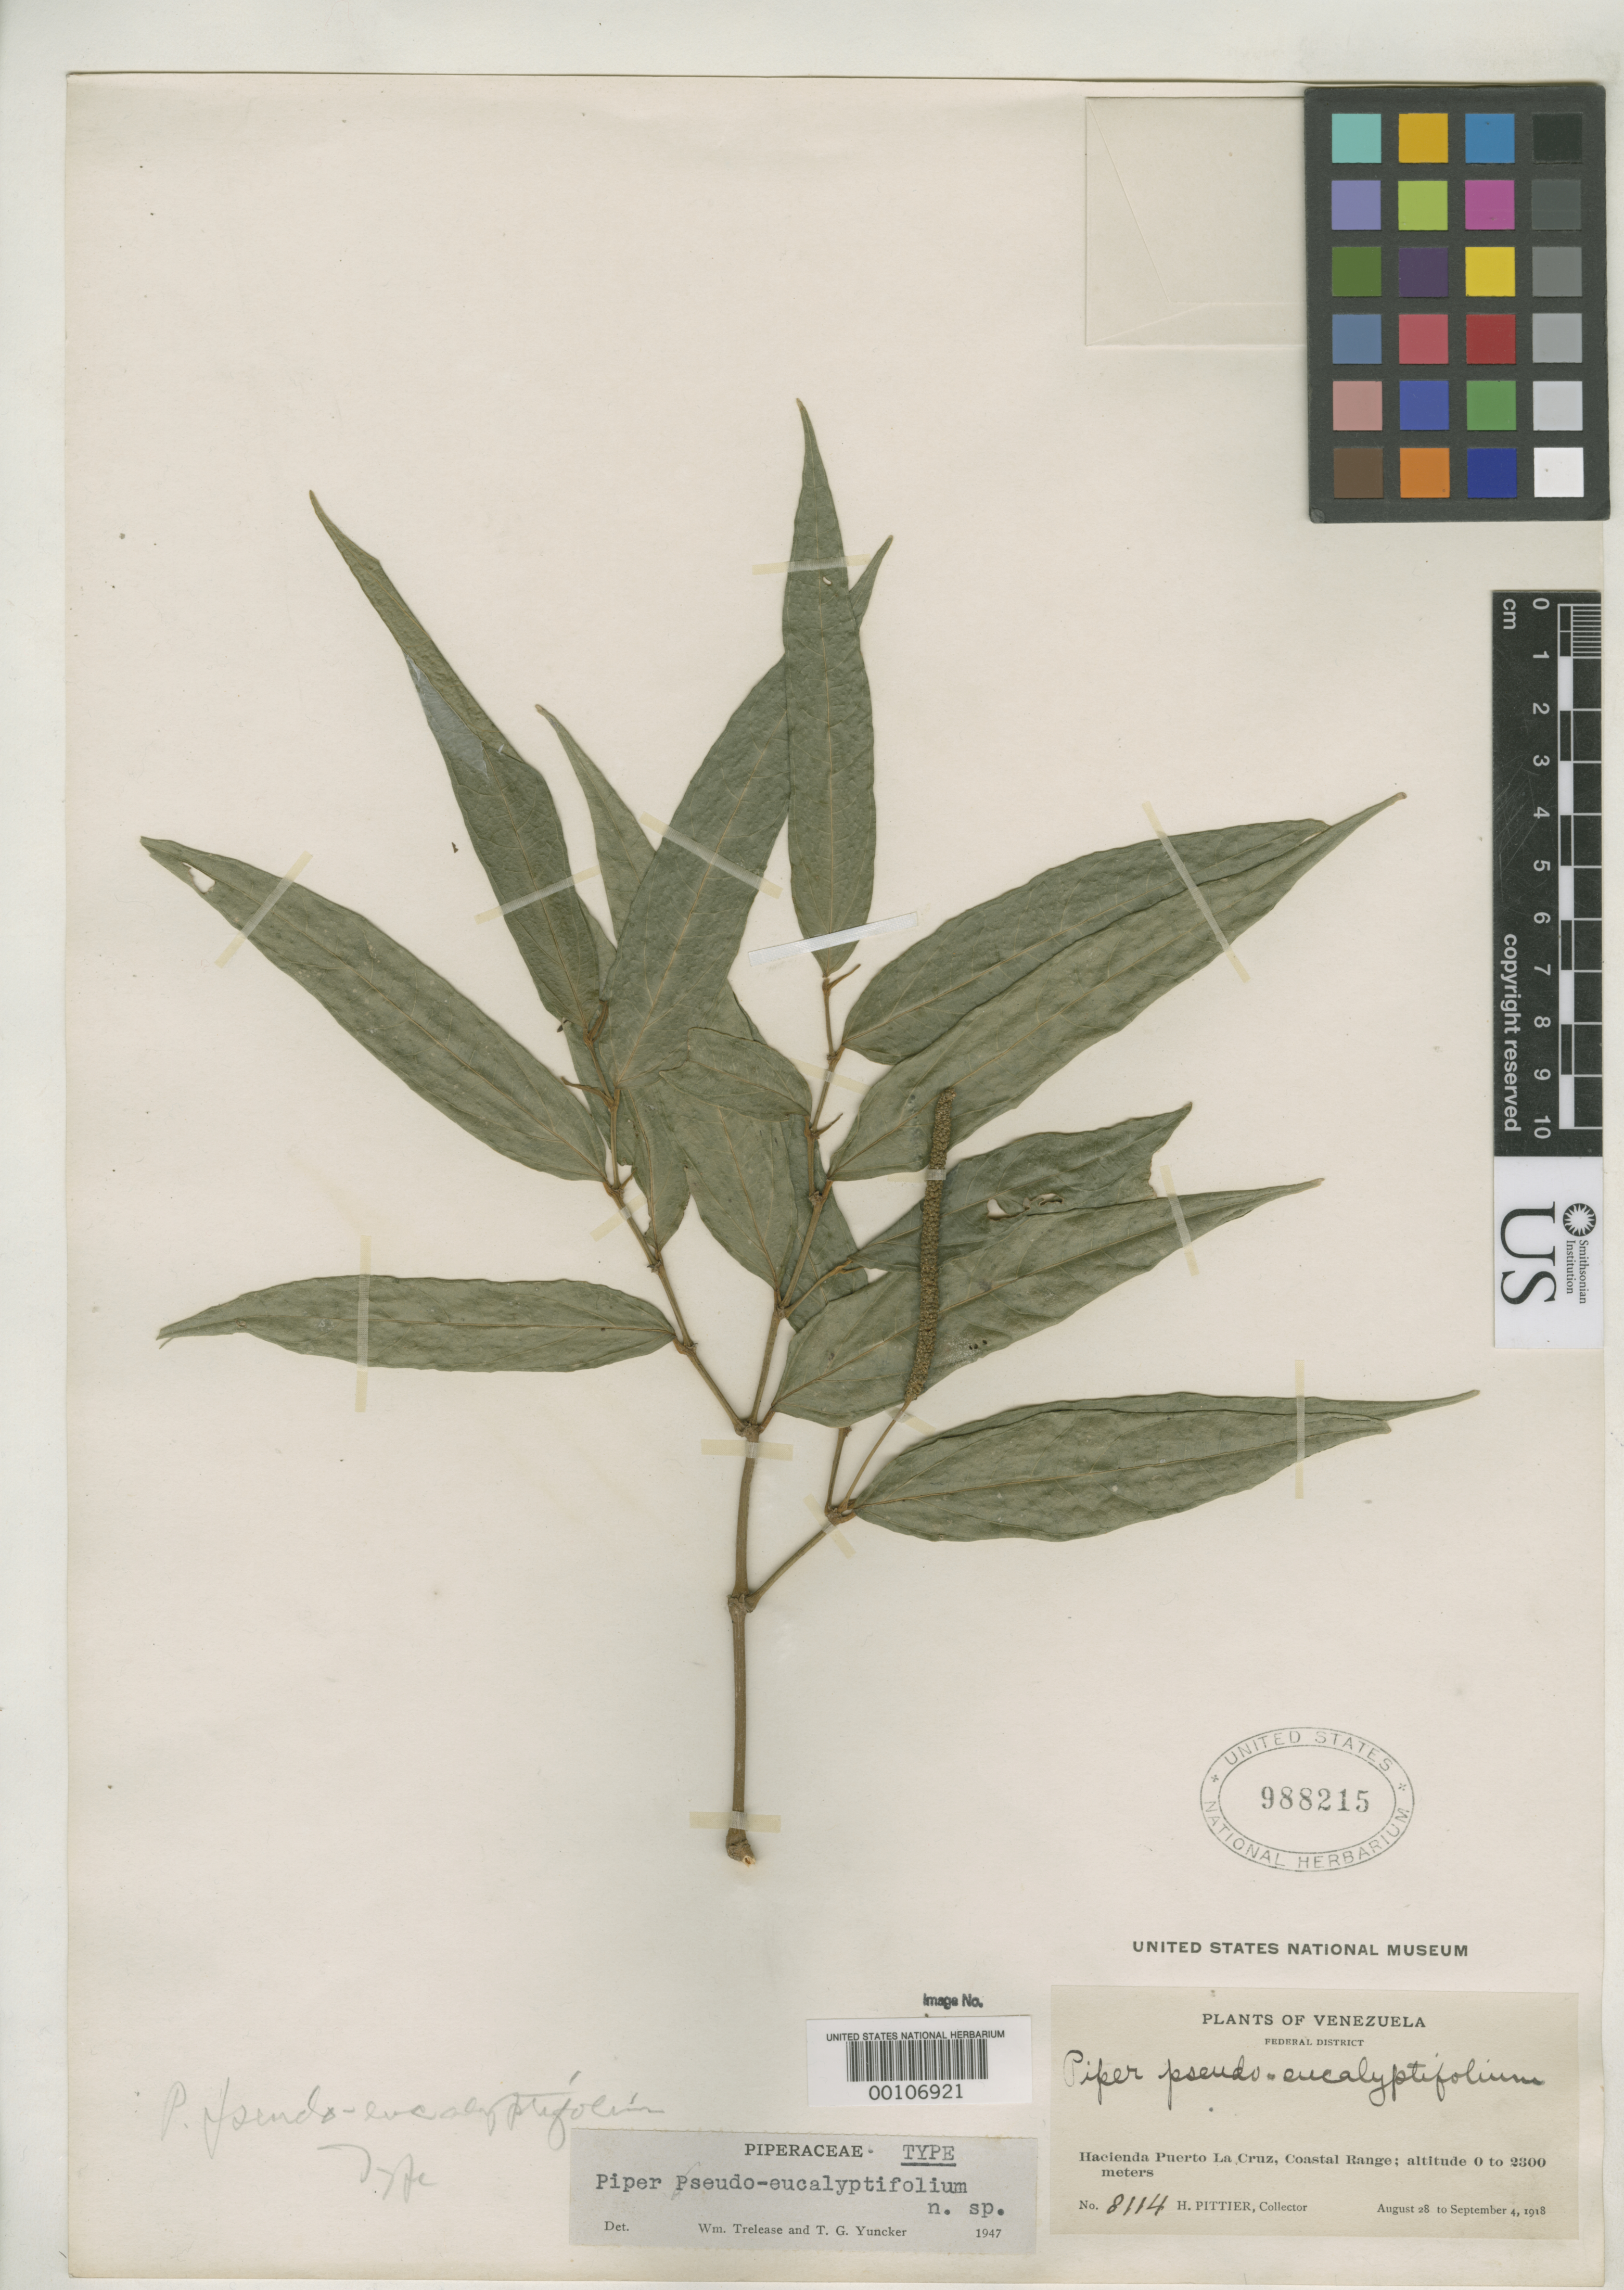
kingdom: Plantae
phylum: Tracheophyta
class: Magnoliopsida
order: Piperales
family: Piperaceae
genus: Piper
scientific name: Piper pseudoeucalyptifolium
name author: Trel. & Yunck.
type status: Holotype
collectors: H. F. Pittier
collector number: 8114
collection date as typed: Aug 1918 to -- Sep 1918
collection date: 1918-08/1918-09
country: Venezuela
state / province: Distrito Federal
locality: El Punto trail to Petaquire between Puerto La Cruz and Chichiriviche.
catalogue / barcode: US 988215